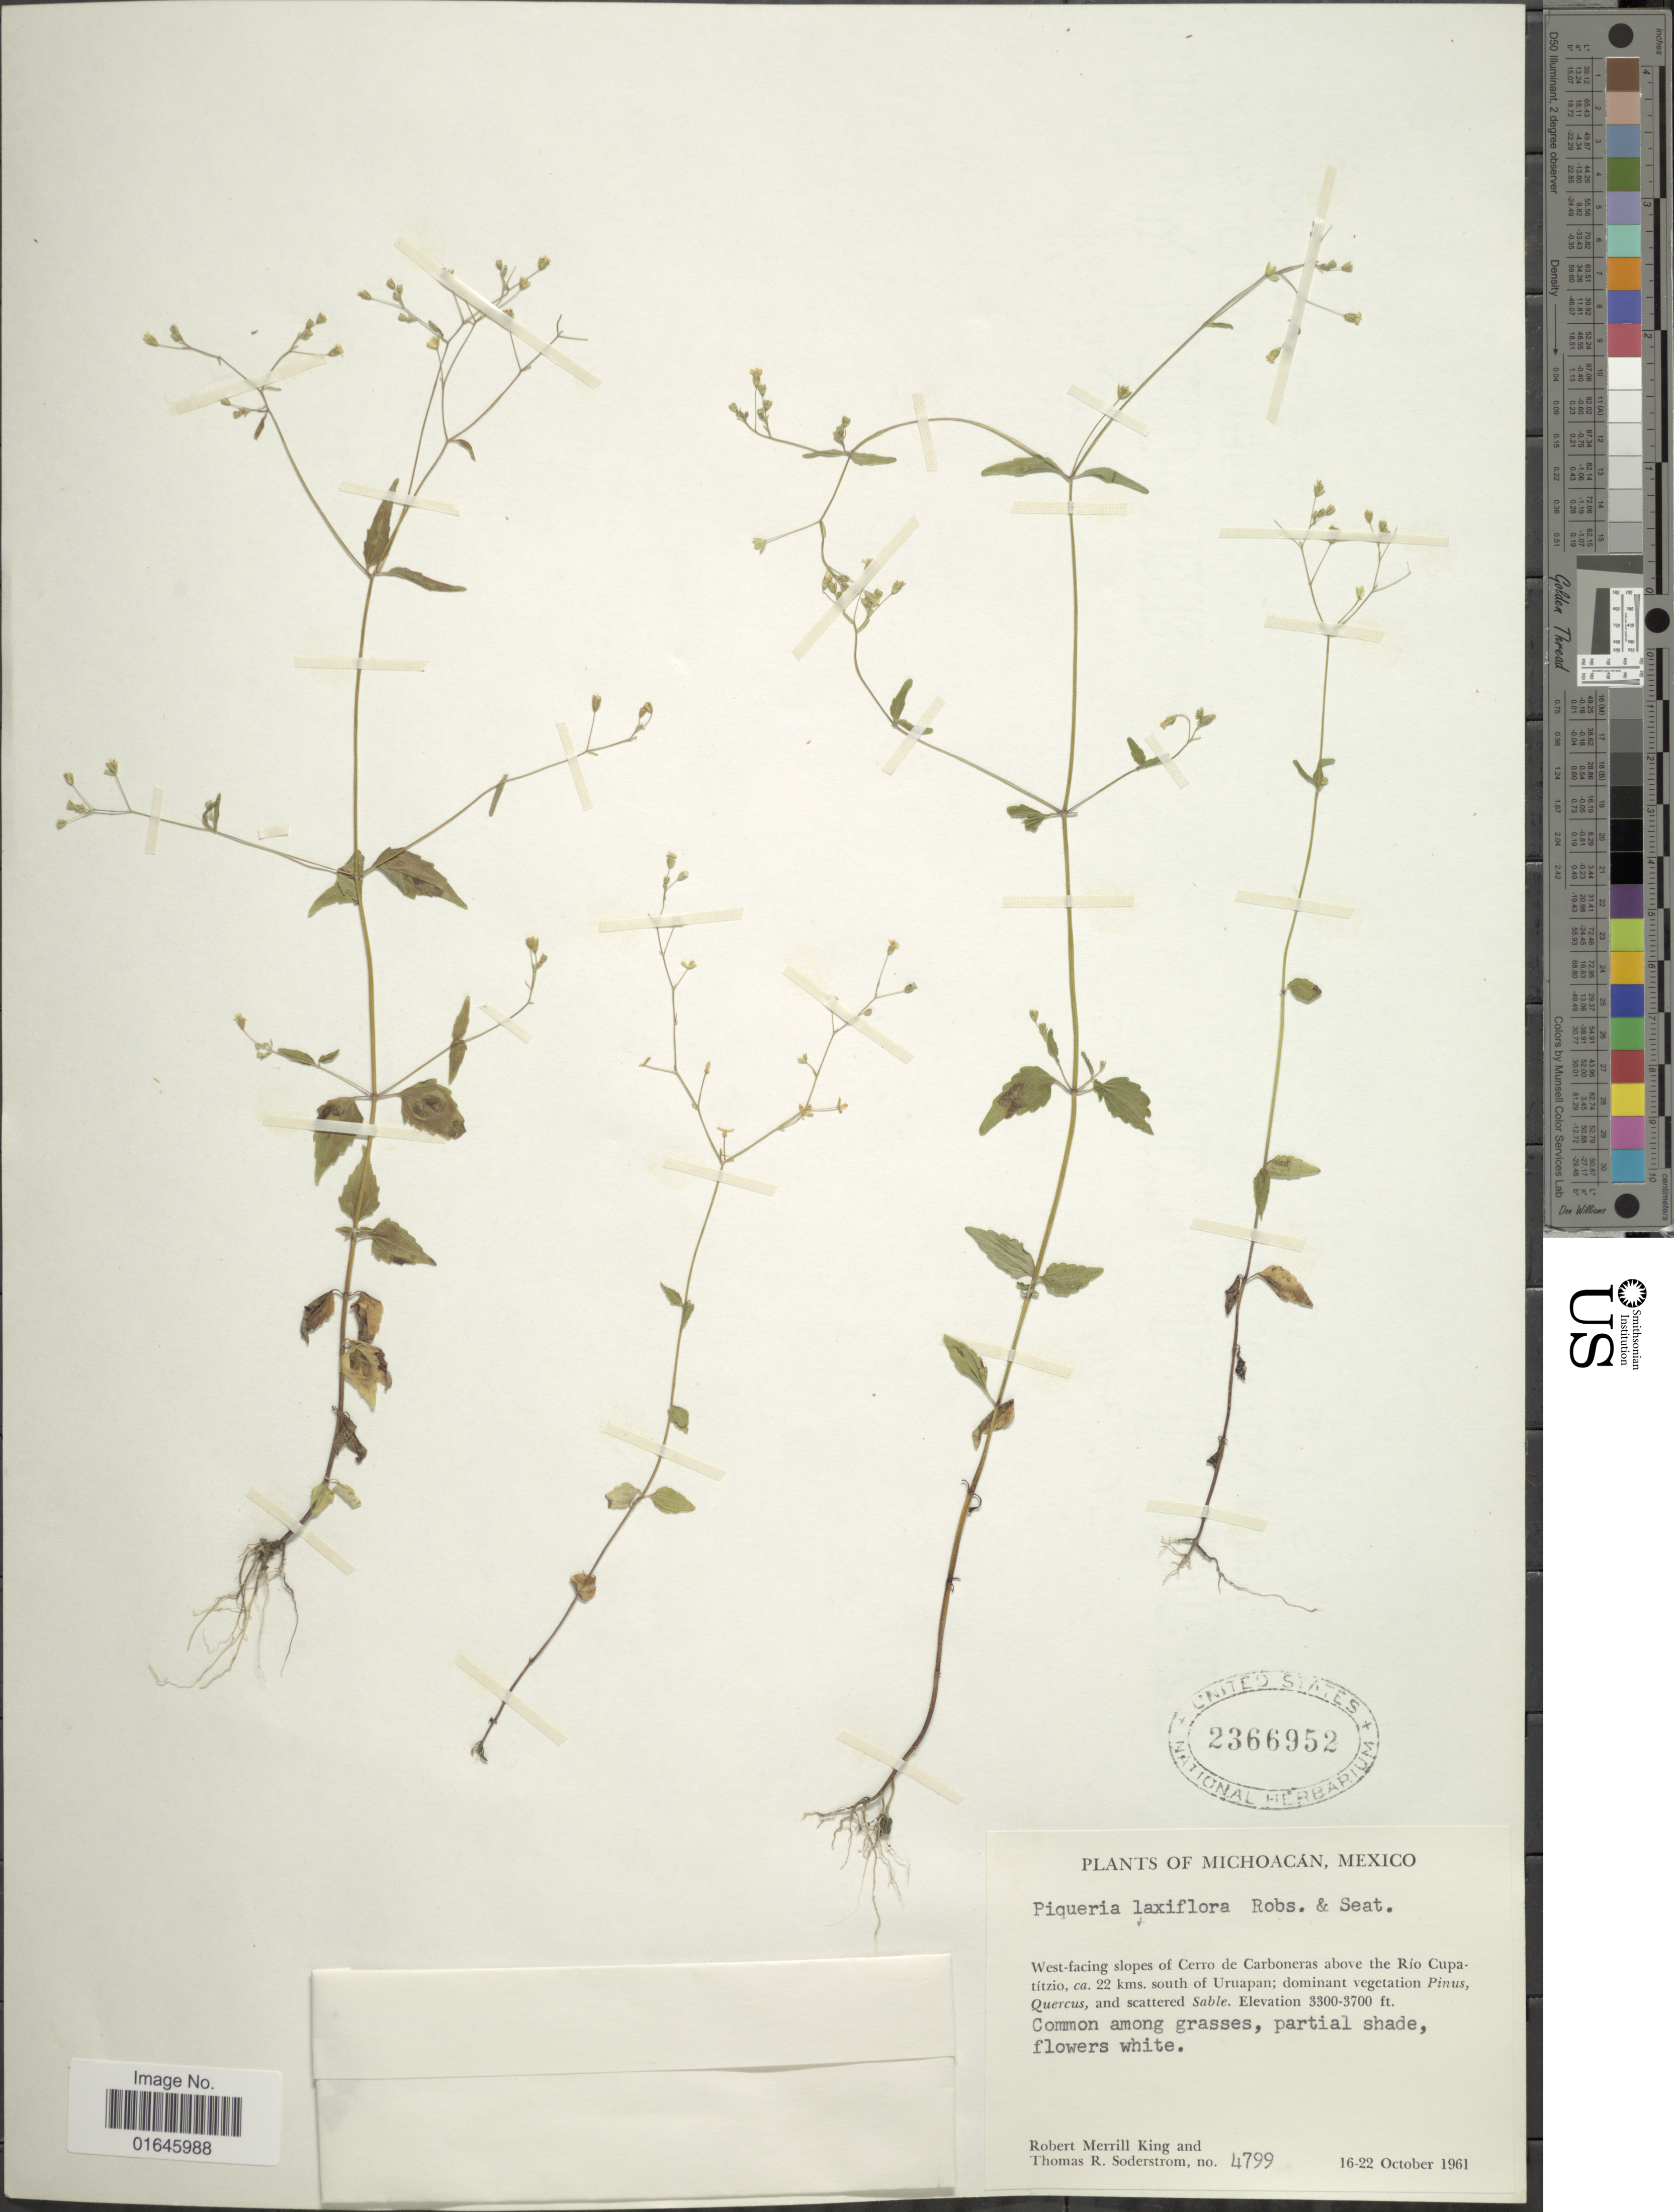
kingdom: Plantae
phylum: Tracheophyta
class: Magnoliopsida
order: Asterales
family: Asteraceae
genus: Piqueria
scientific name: Piqueria laxiflora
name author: B.L. Rob. & Seaton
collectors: R. M. King & T. R. Soderstrom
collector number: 4799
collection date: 1961-10-16/1961-10-22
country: Mexico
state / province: Michoacán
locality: West facing slopes of Cerro de Carboneras above the Rio Cupatitzio, ca. 22 kms. south of Uruapan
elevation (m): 1006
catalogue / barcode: US 2366952